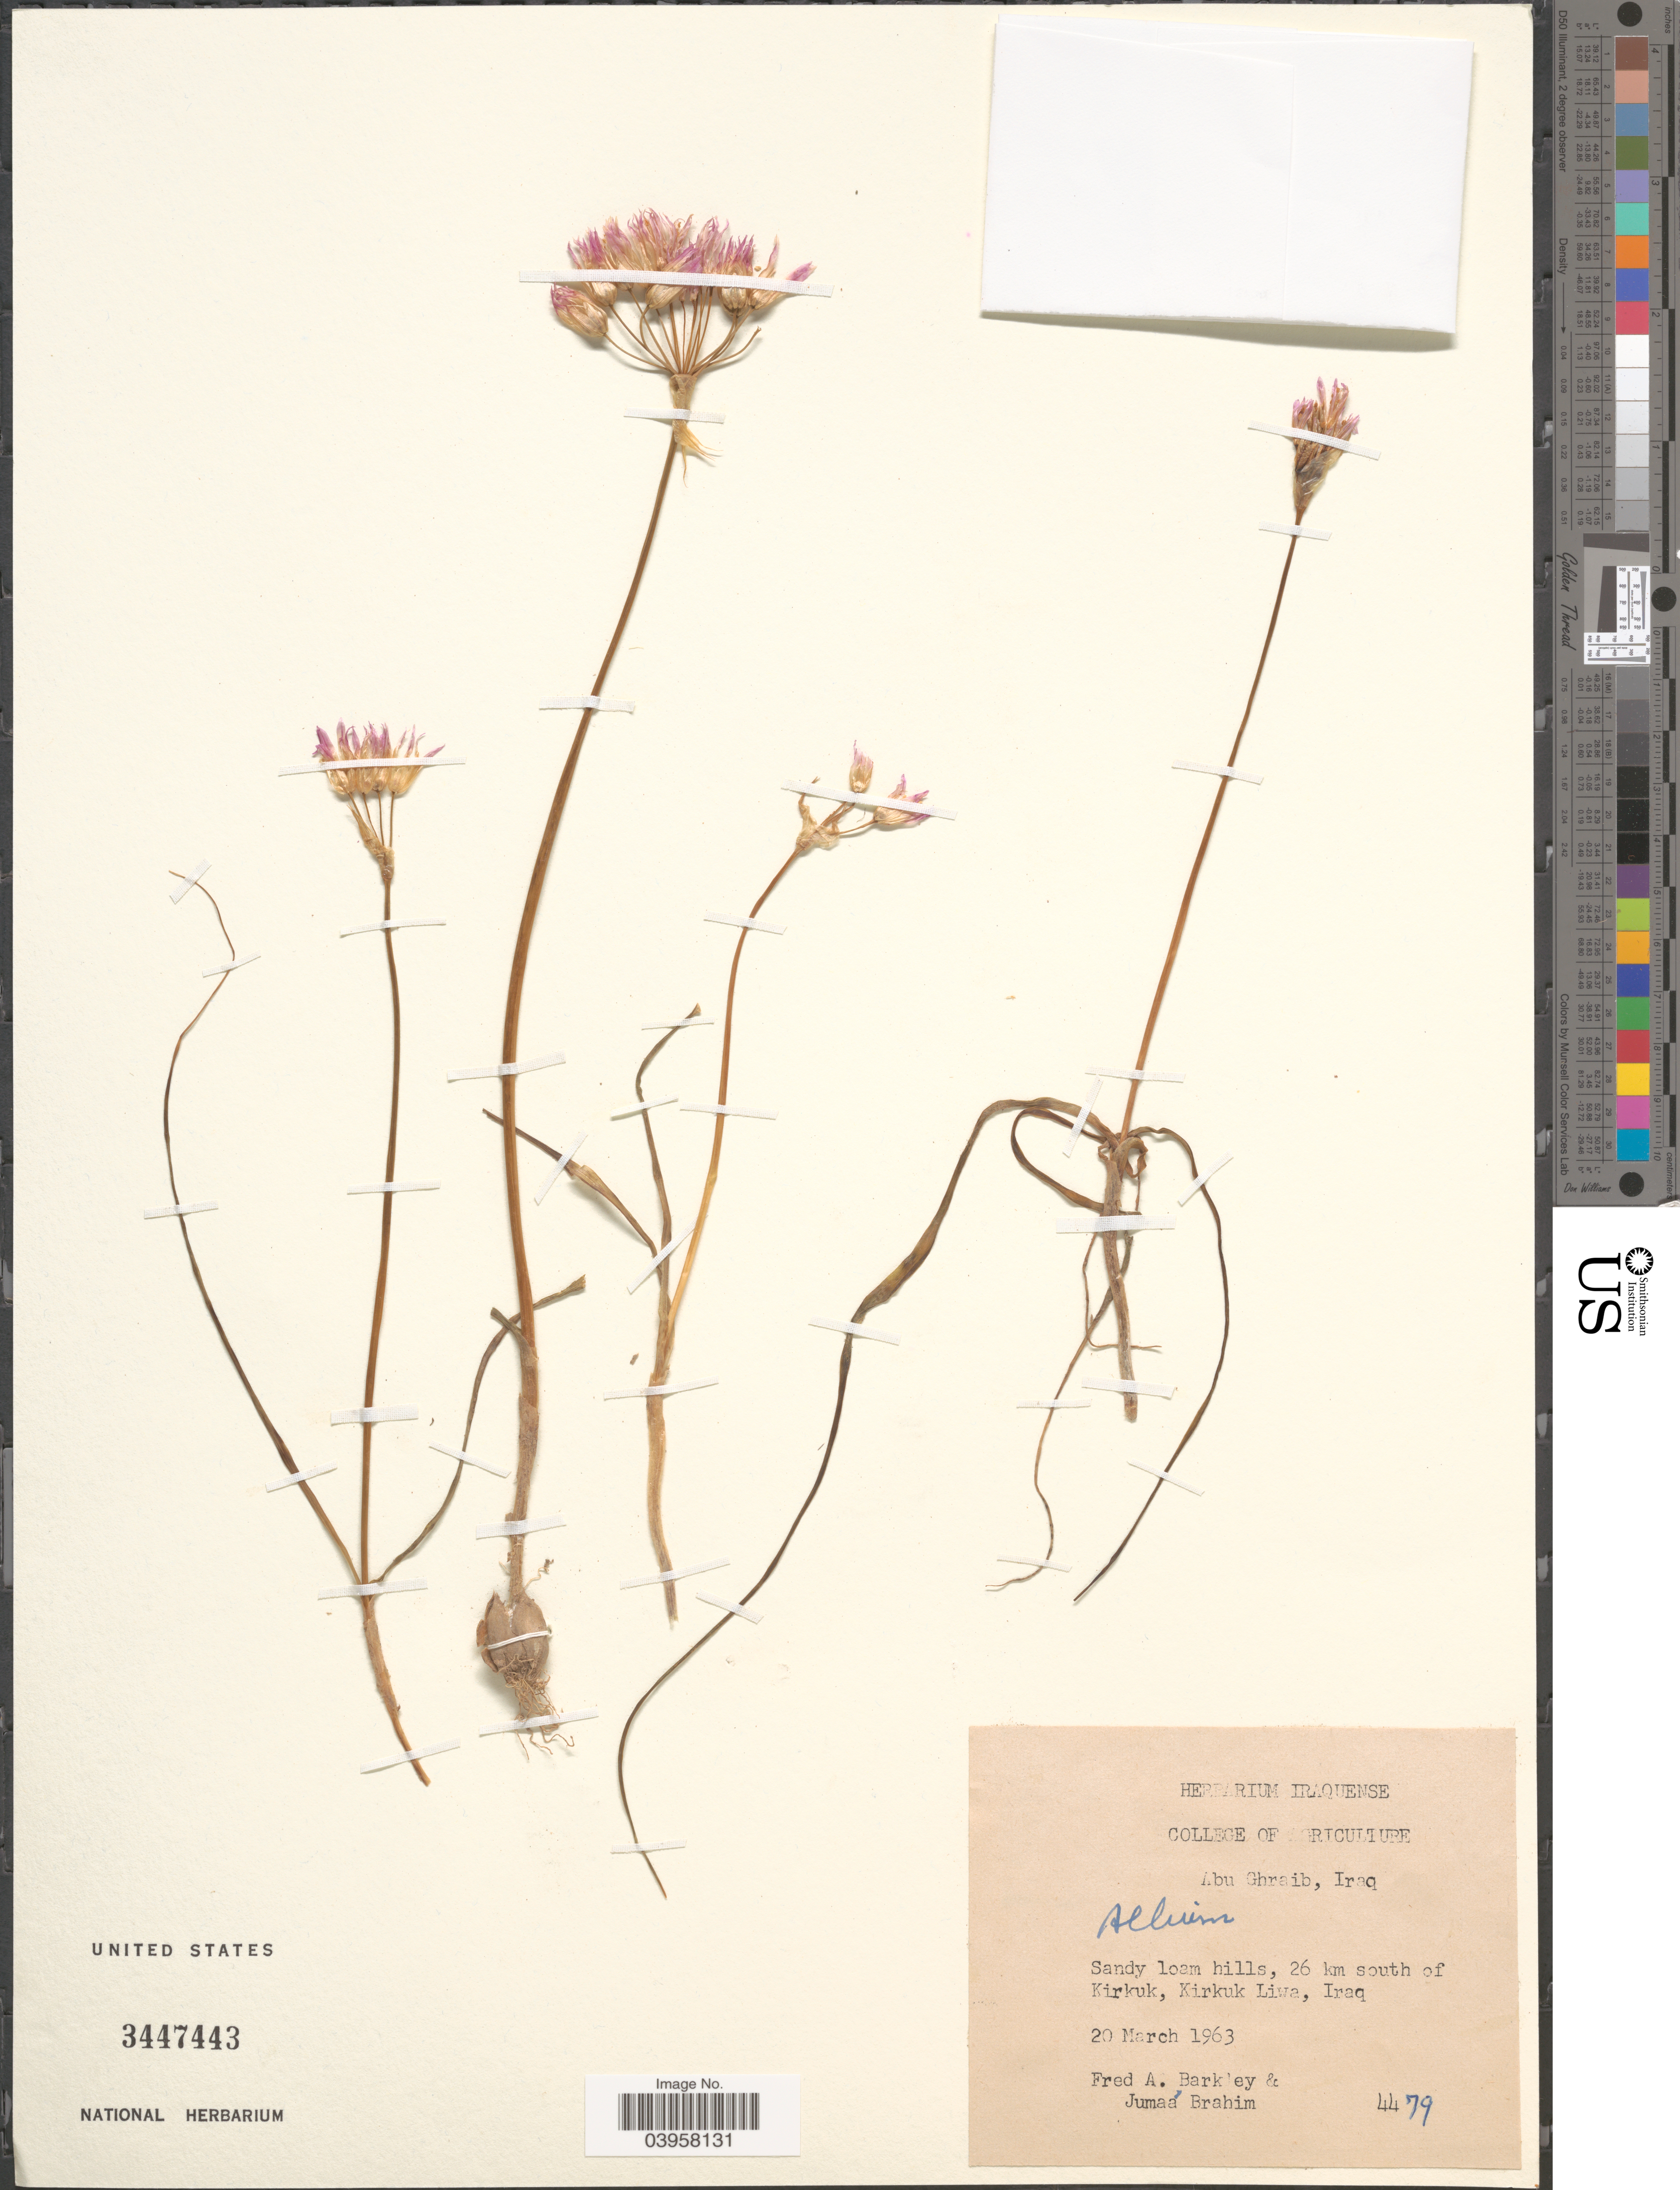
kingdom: Plantae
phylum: Tracheophyta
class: Liliopsida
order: Asparagales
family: Amaryllidaceae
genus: Allium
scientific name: Allium sp.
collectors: F. A. Barkley & Brahim M., J.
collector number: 4479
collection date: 1963-03-20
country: Iraq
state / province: Kirkūk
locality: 26 km south of Kirkuk, Kirkuk Liwa.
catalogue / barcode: US 3447443